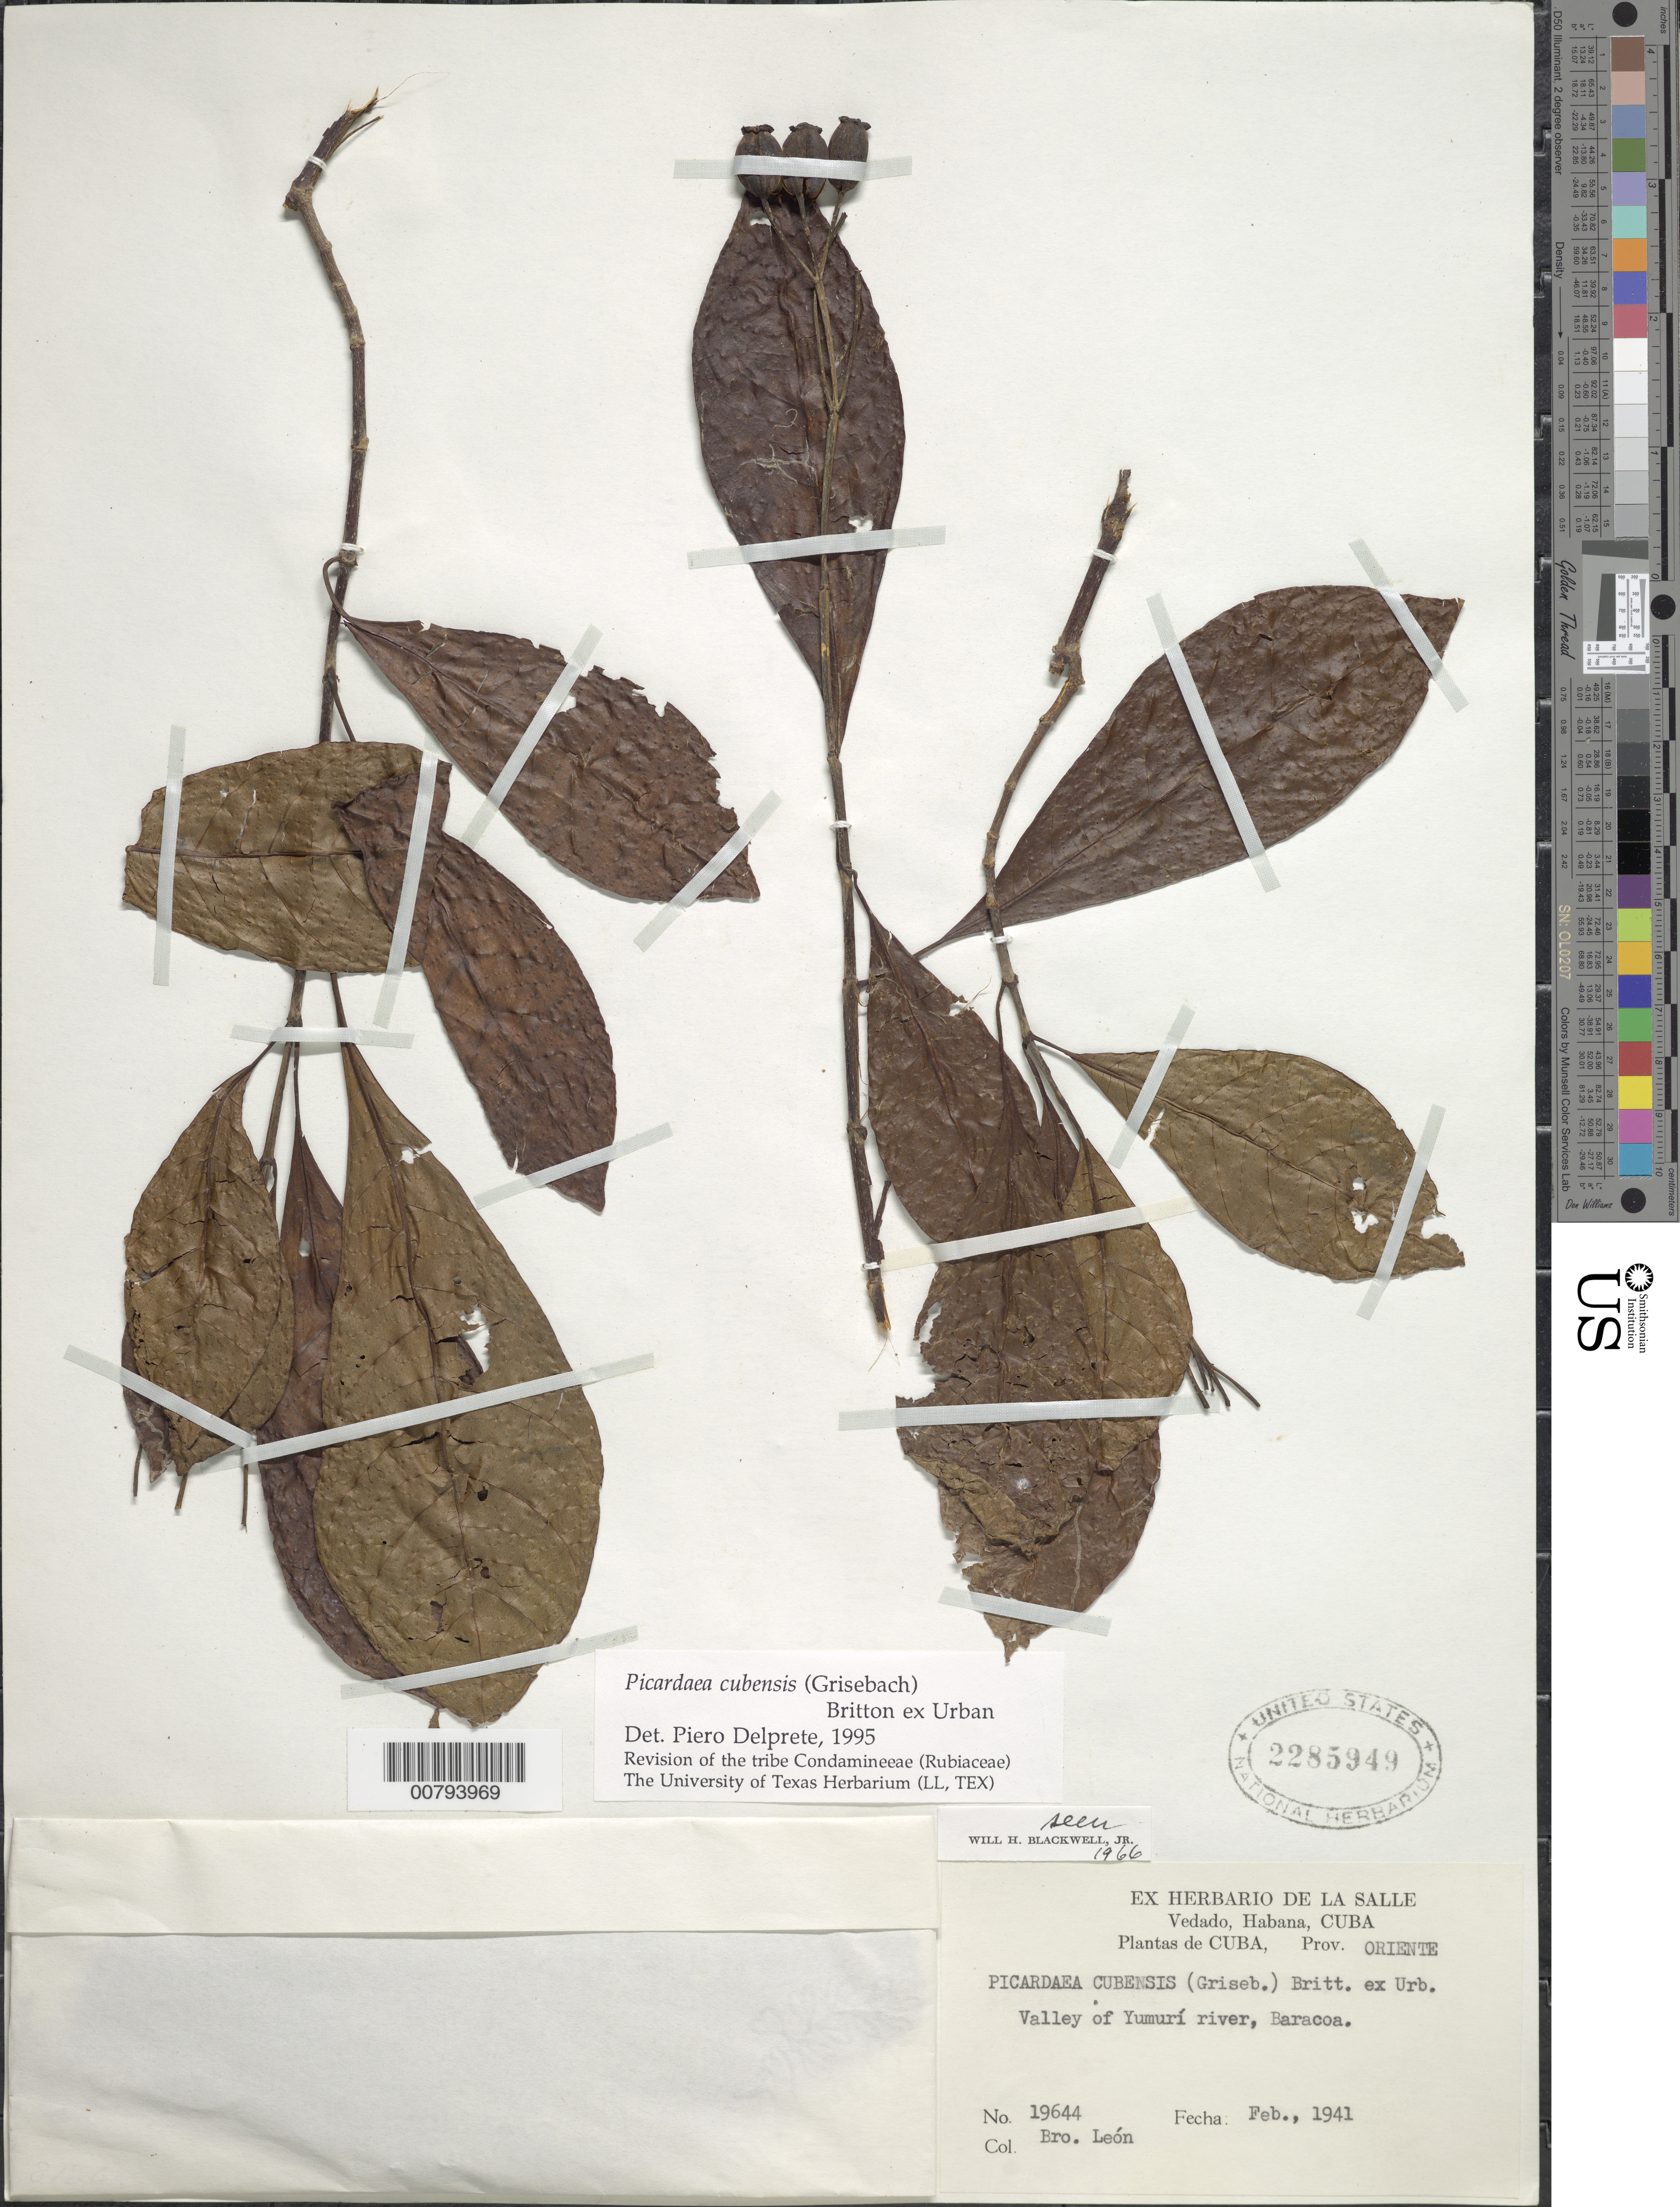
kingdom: Plantae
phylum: Tracheophyta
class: Magnoliopsida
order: Gentianales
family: Rubiaceae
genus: Picardaea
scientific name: Picardaea cubensis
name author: (Griseb.) Britton ex Urb.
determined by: Delprete, P. G., Herb. de Guyane Cay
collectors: Bro. León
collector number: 19644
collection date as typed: Feb 1941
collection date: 1941-02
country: Cuba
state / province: Oriente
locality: Valley of Yumuri River, Baracoa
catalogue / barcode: US 2285949